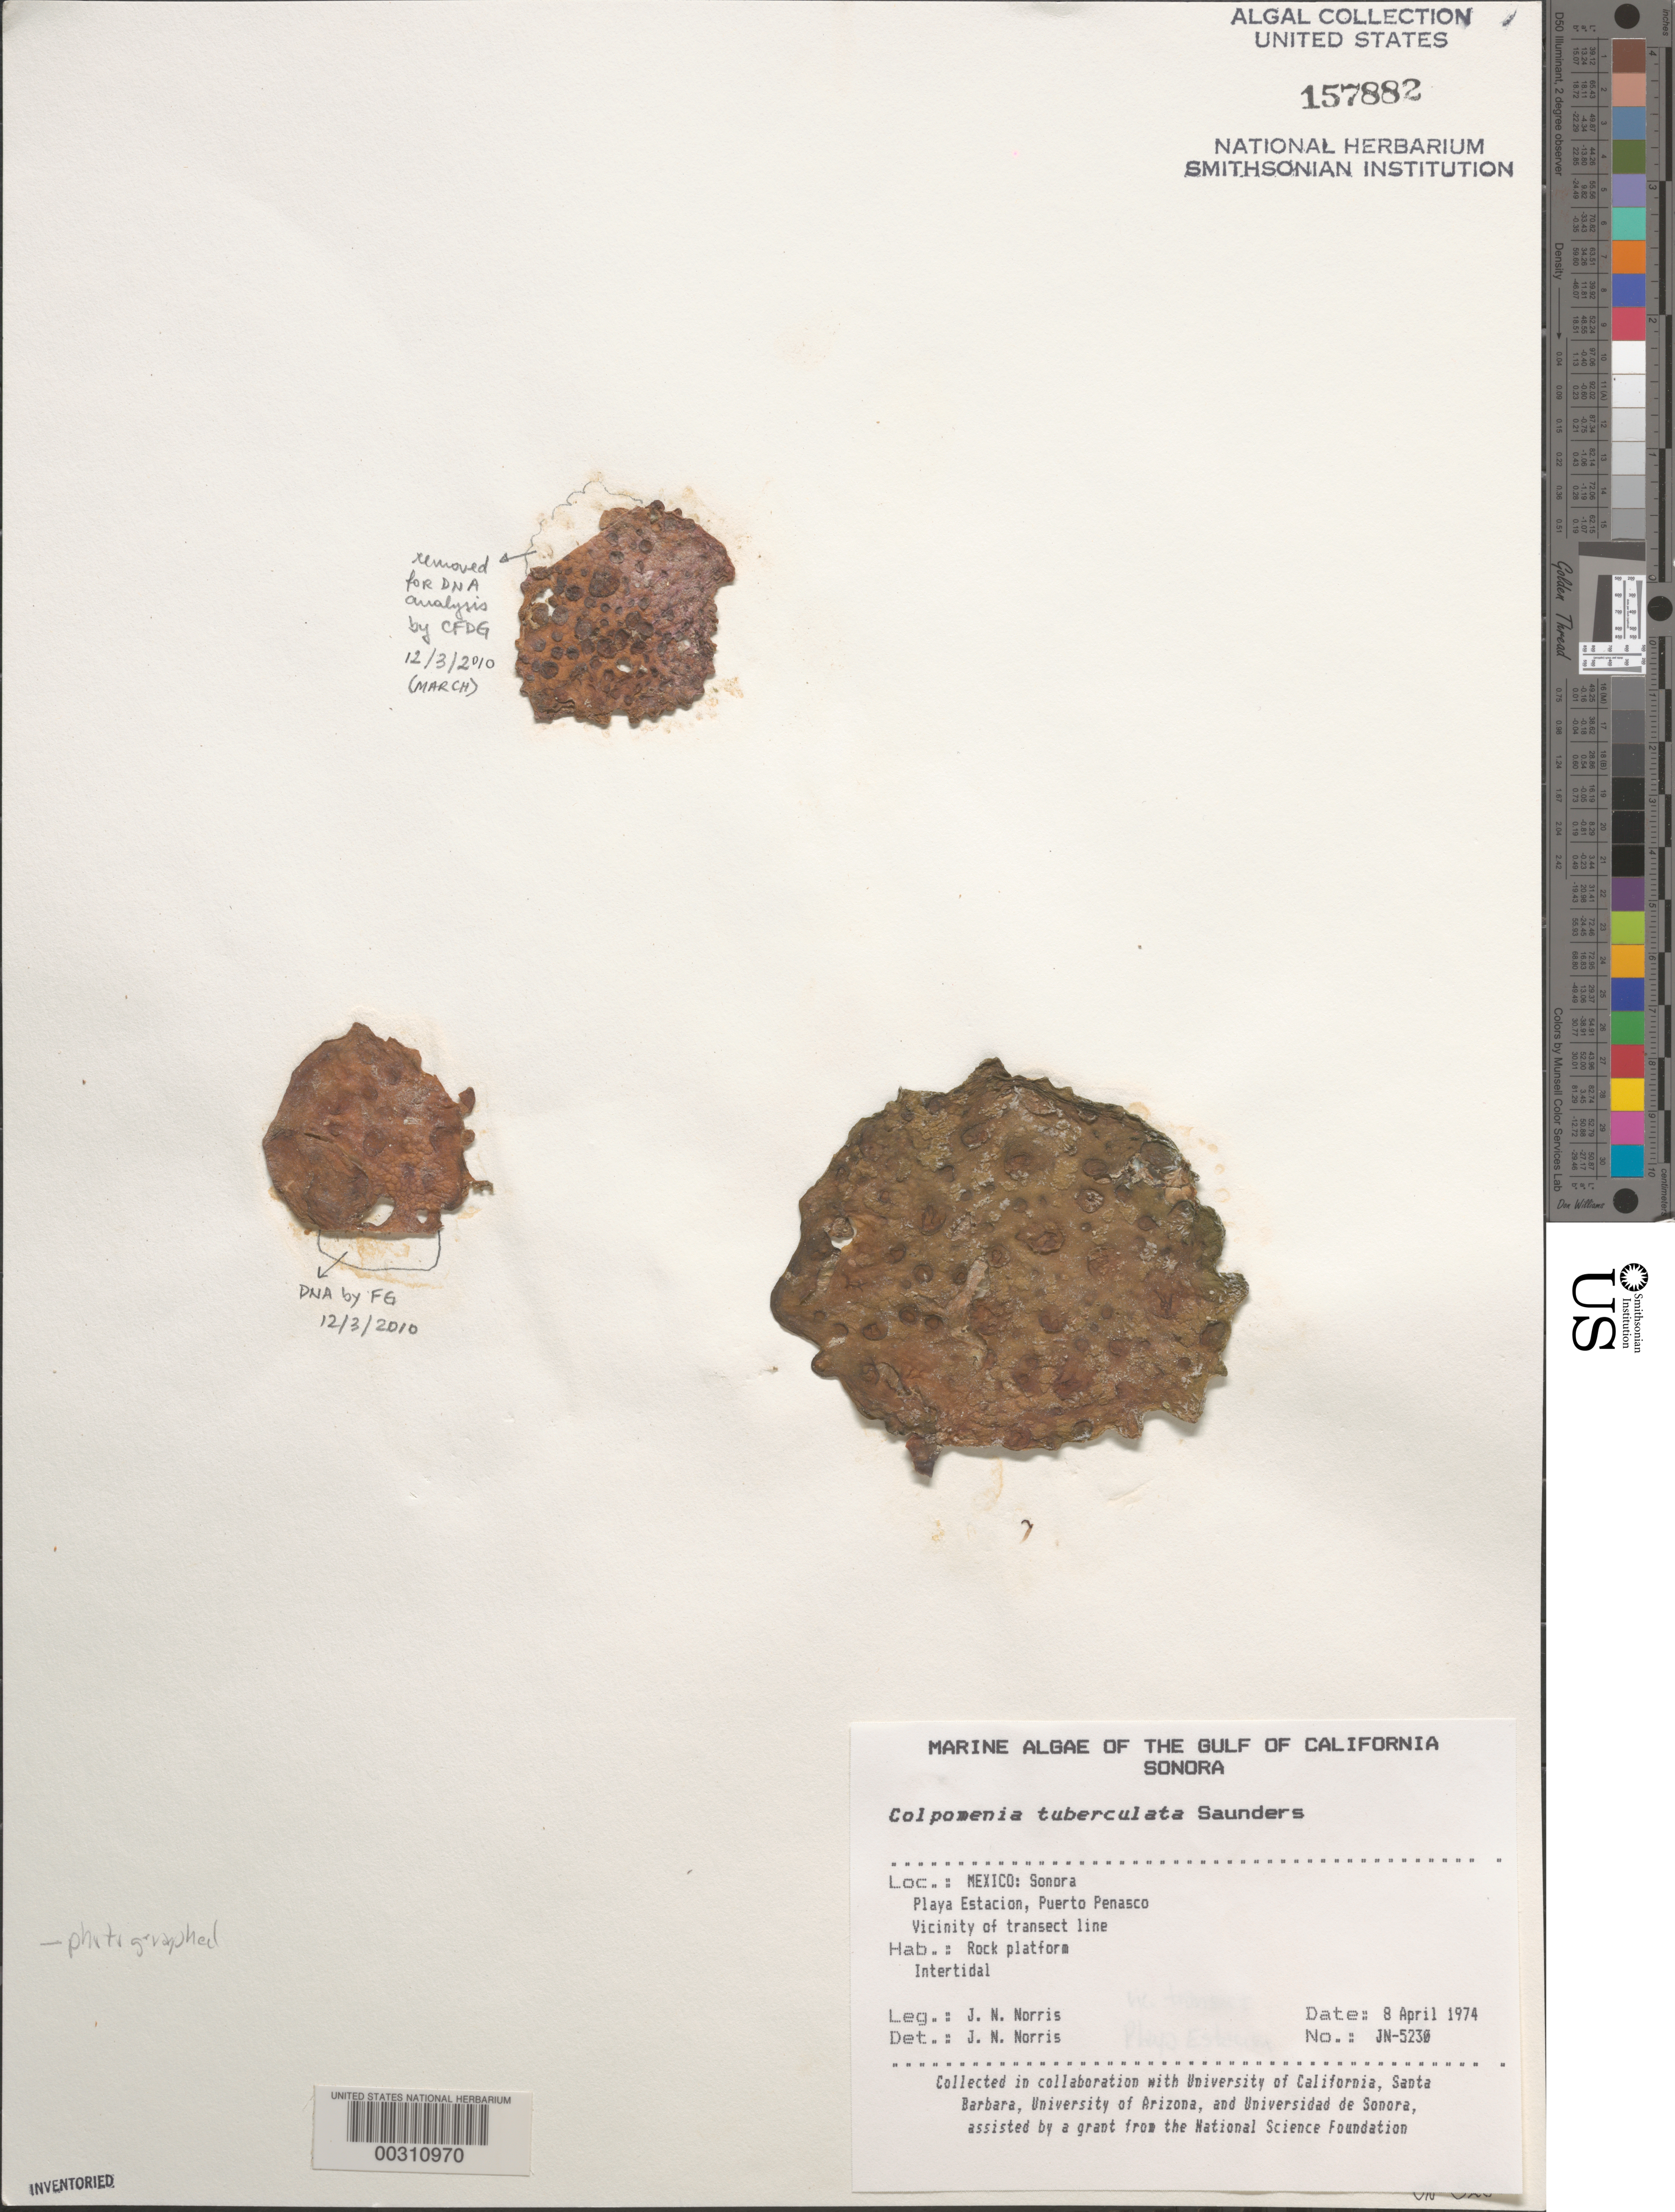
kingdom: Chromista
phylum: Ochrophyta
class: Phaeophyceae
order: Scytosiphonales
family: Scytosiphonaceae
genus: Colpomenia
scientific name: Colpomenia tuberculata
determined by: Norris, James N.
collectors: J. N. Norris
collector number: JN-5230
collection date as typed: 08 Apr 1974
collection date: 1974-04-08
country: Mexico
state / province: Sonora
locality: Playa Estacion, Puerto Penasco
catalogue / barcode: US 157882